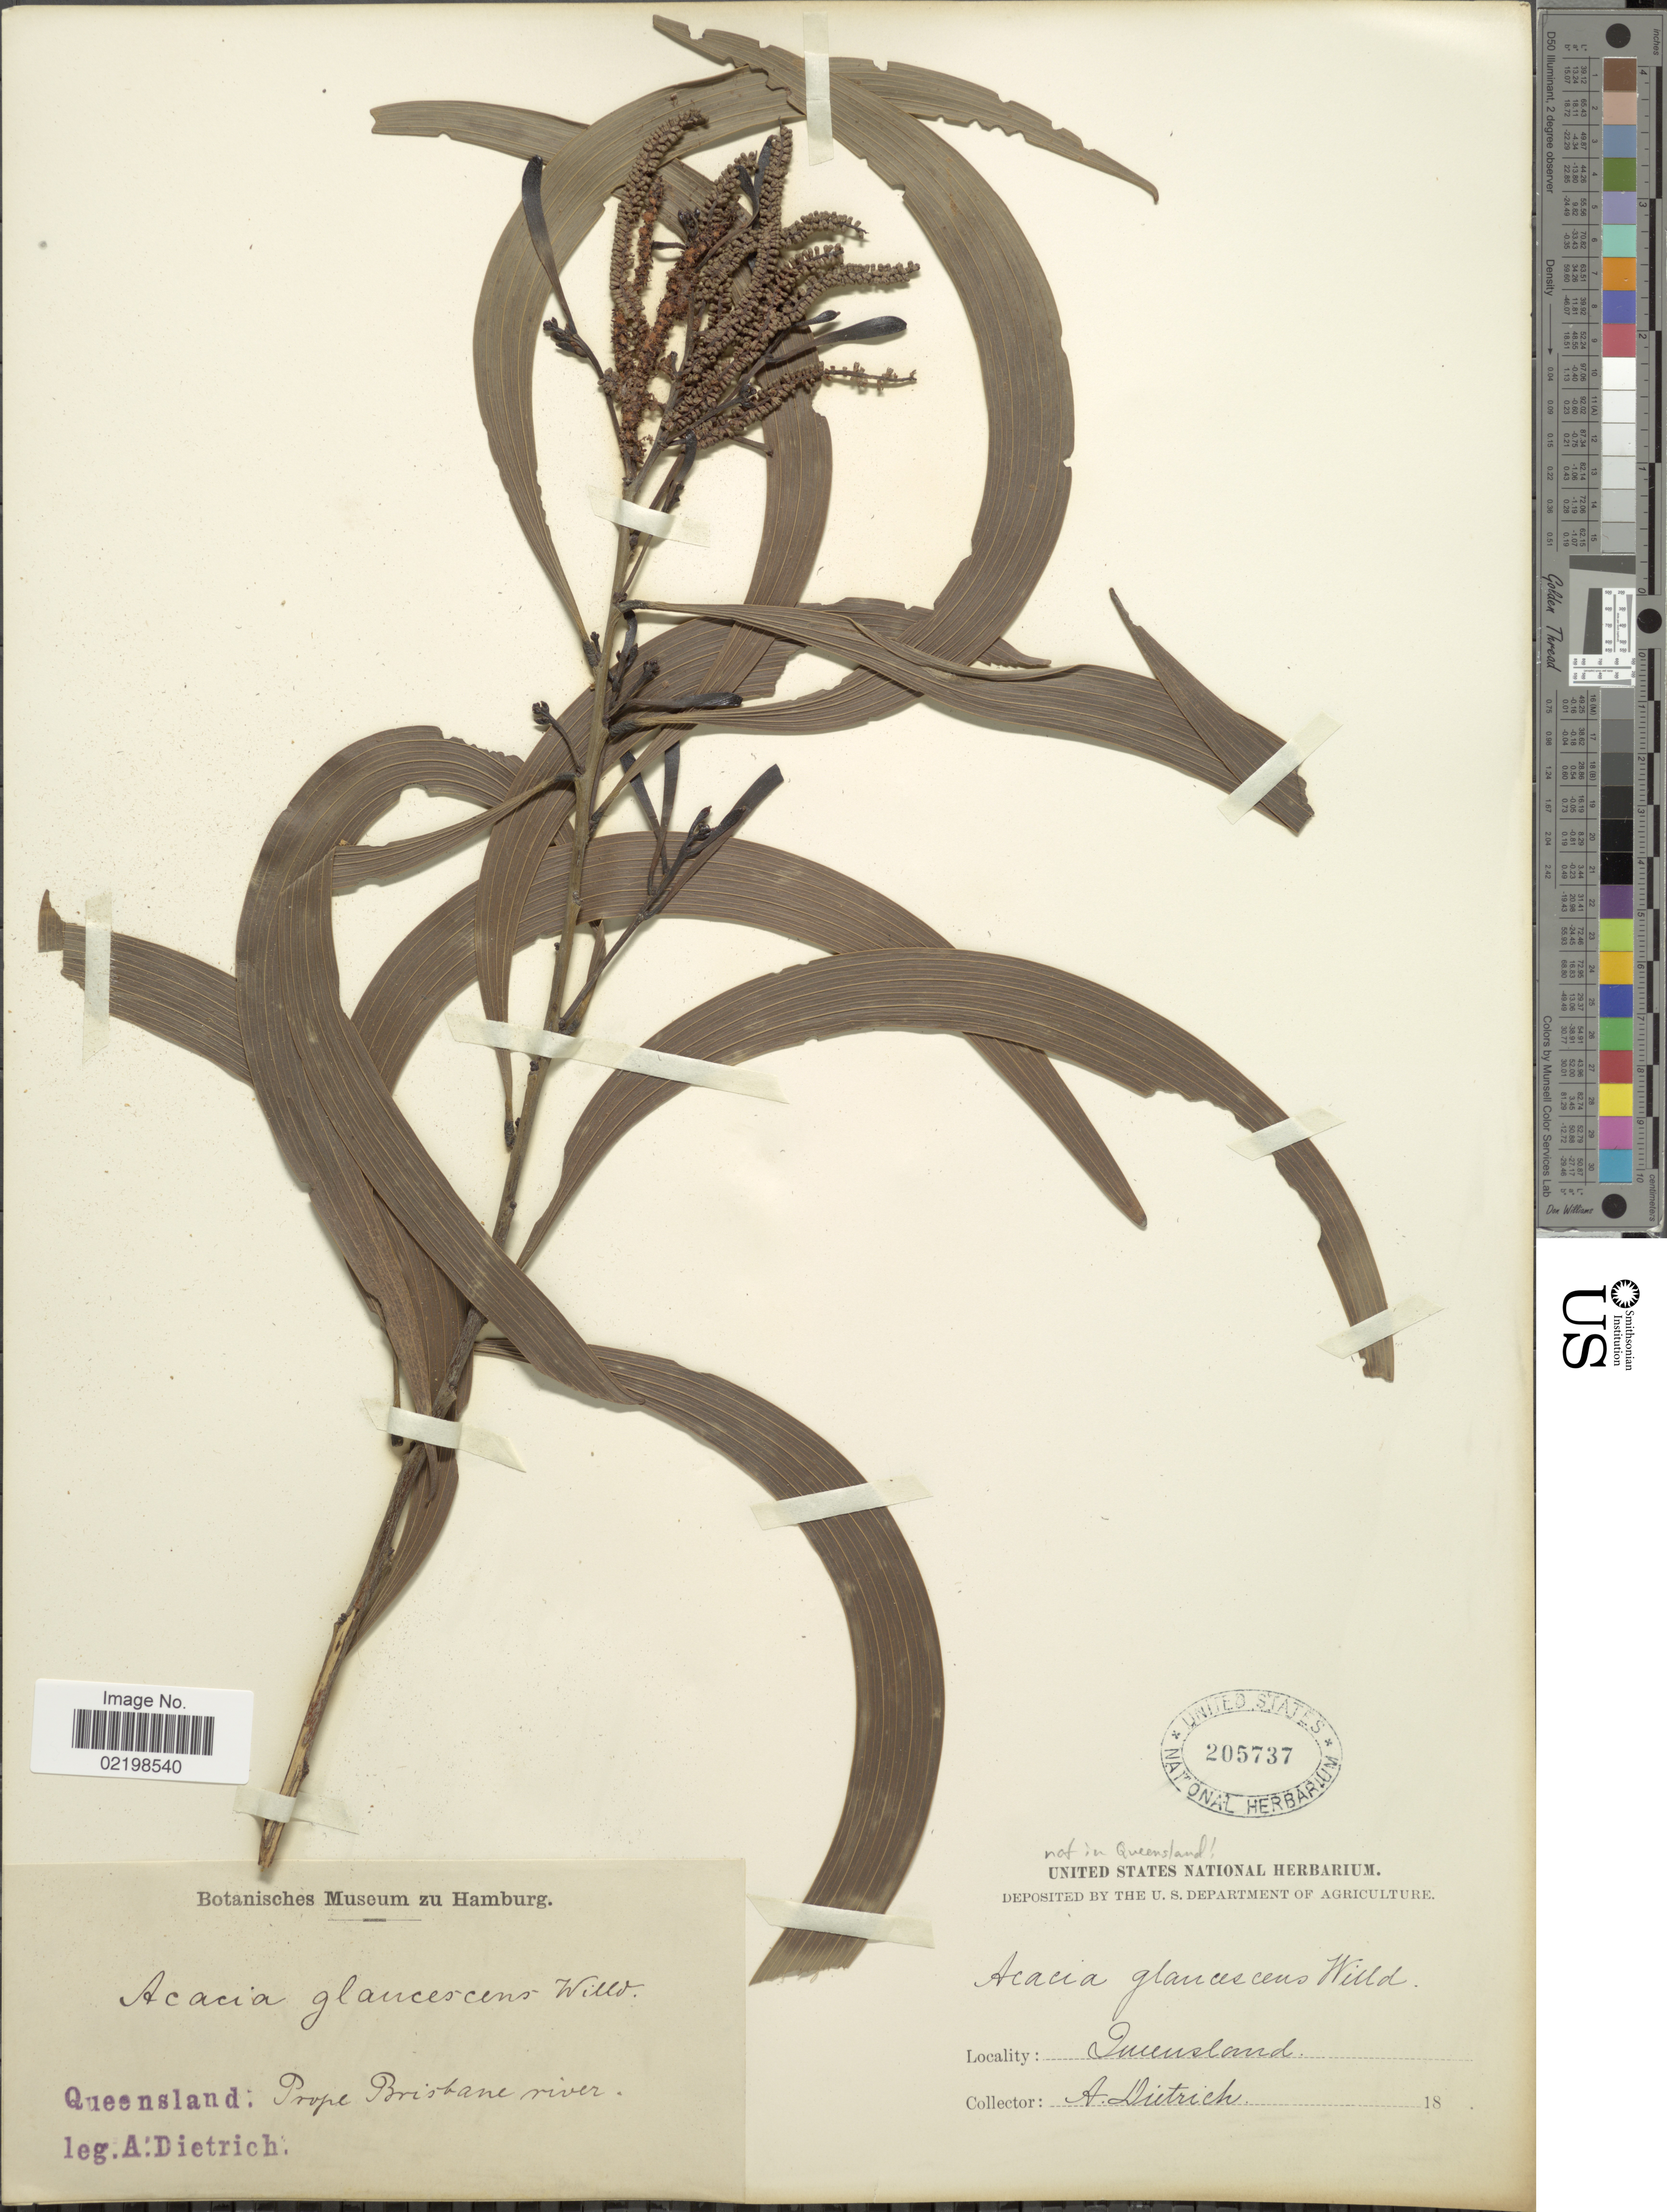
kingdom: Plantae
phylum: Tracheophyta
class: Magnoliopsida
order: Fabales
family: Fabaceae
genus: Acacia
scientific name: Acacia glaucescens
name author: Willd.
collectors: A. Dietrich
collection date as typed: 18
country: Australia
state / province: Queensland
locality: Queensland, Prope Brisbane river.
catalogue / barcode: US 205737